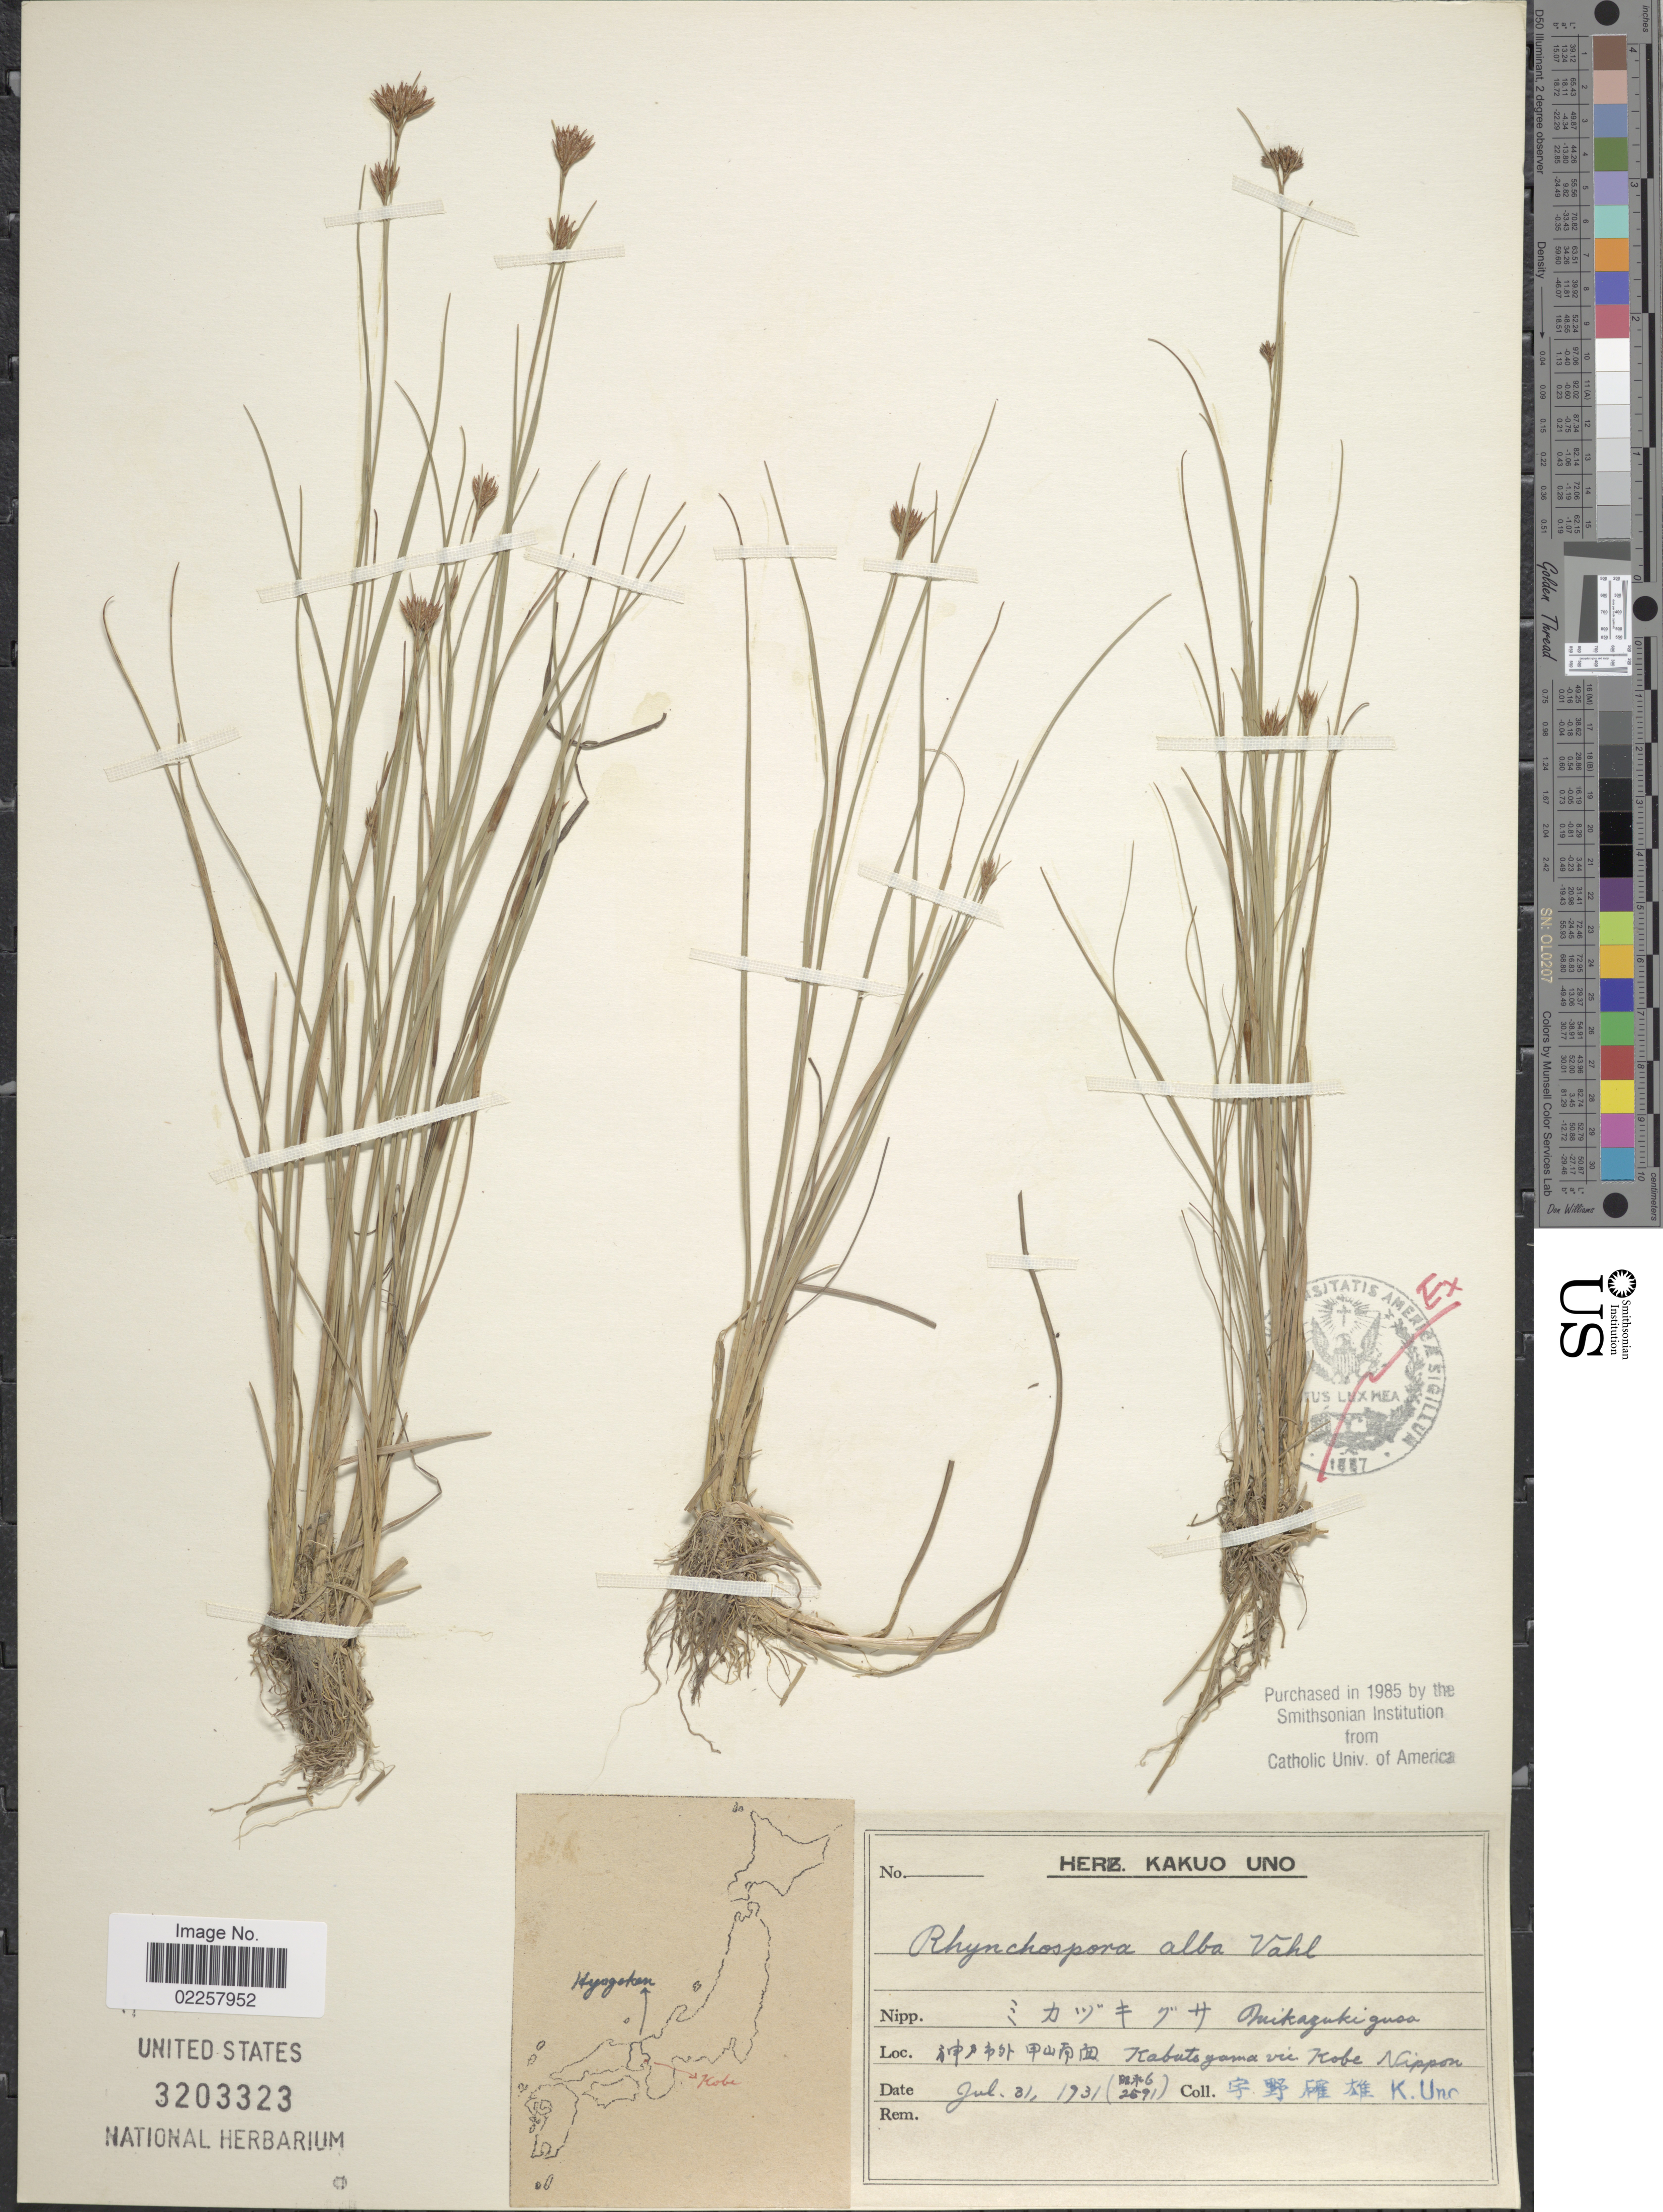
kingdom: Plantae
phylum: Tracheophyta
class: Liliopsida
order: Poales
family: Cyperaceae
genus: Rhynchospora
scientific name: Rhynchospora alba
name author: (L.) Vahl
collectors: K. Uno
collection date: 1931-07-31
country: Japan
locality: Kabuto yama vic. Kobe Nippon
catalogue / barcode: US 3203323